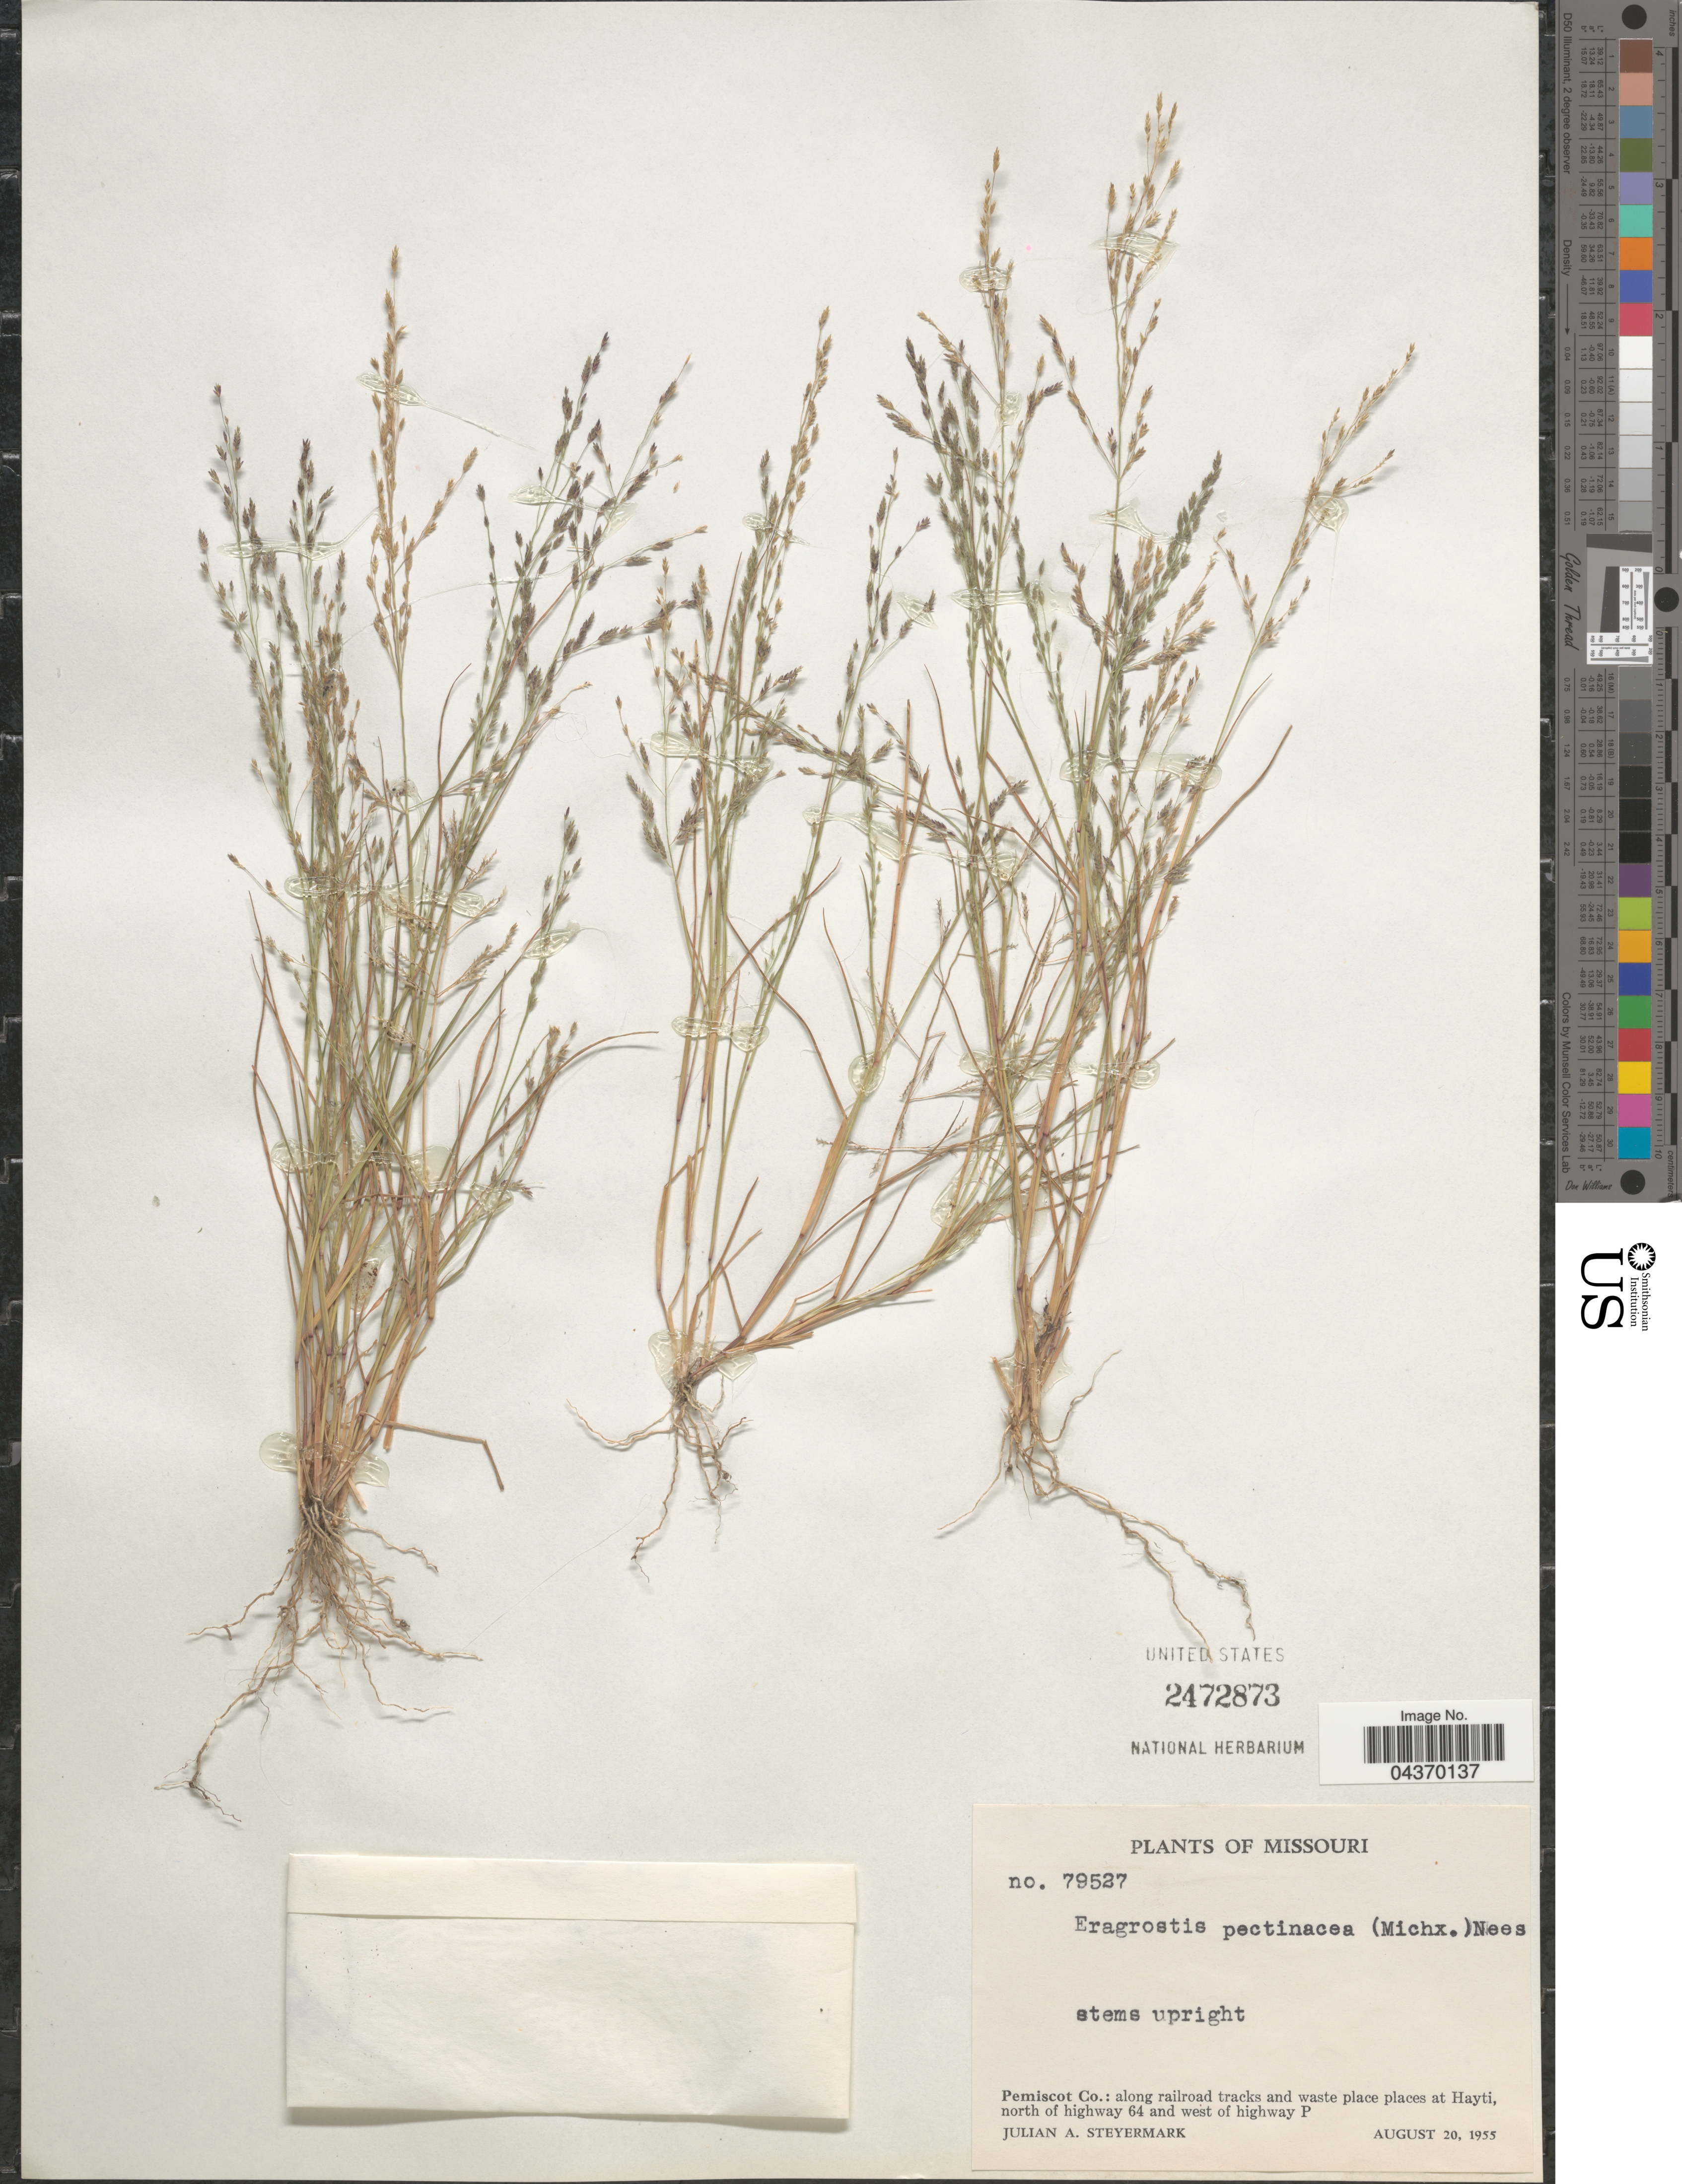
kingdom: Plantae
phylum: Tracheophyta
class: Liliopsida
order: Poales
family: Poaceae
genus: Eragrostis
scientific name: Eragrostis pectinacea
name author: (Michx.) Nees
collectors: J. Steyermark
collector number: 79527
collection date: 1955-08-20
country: United States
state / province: Missouri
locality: Pemiscot Co.: along railroad tracks and waste place places at Hayti, north of highway 64 and west of highway P.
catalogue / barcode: US 2472873